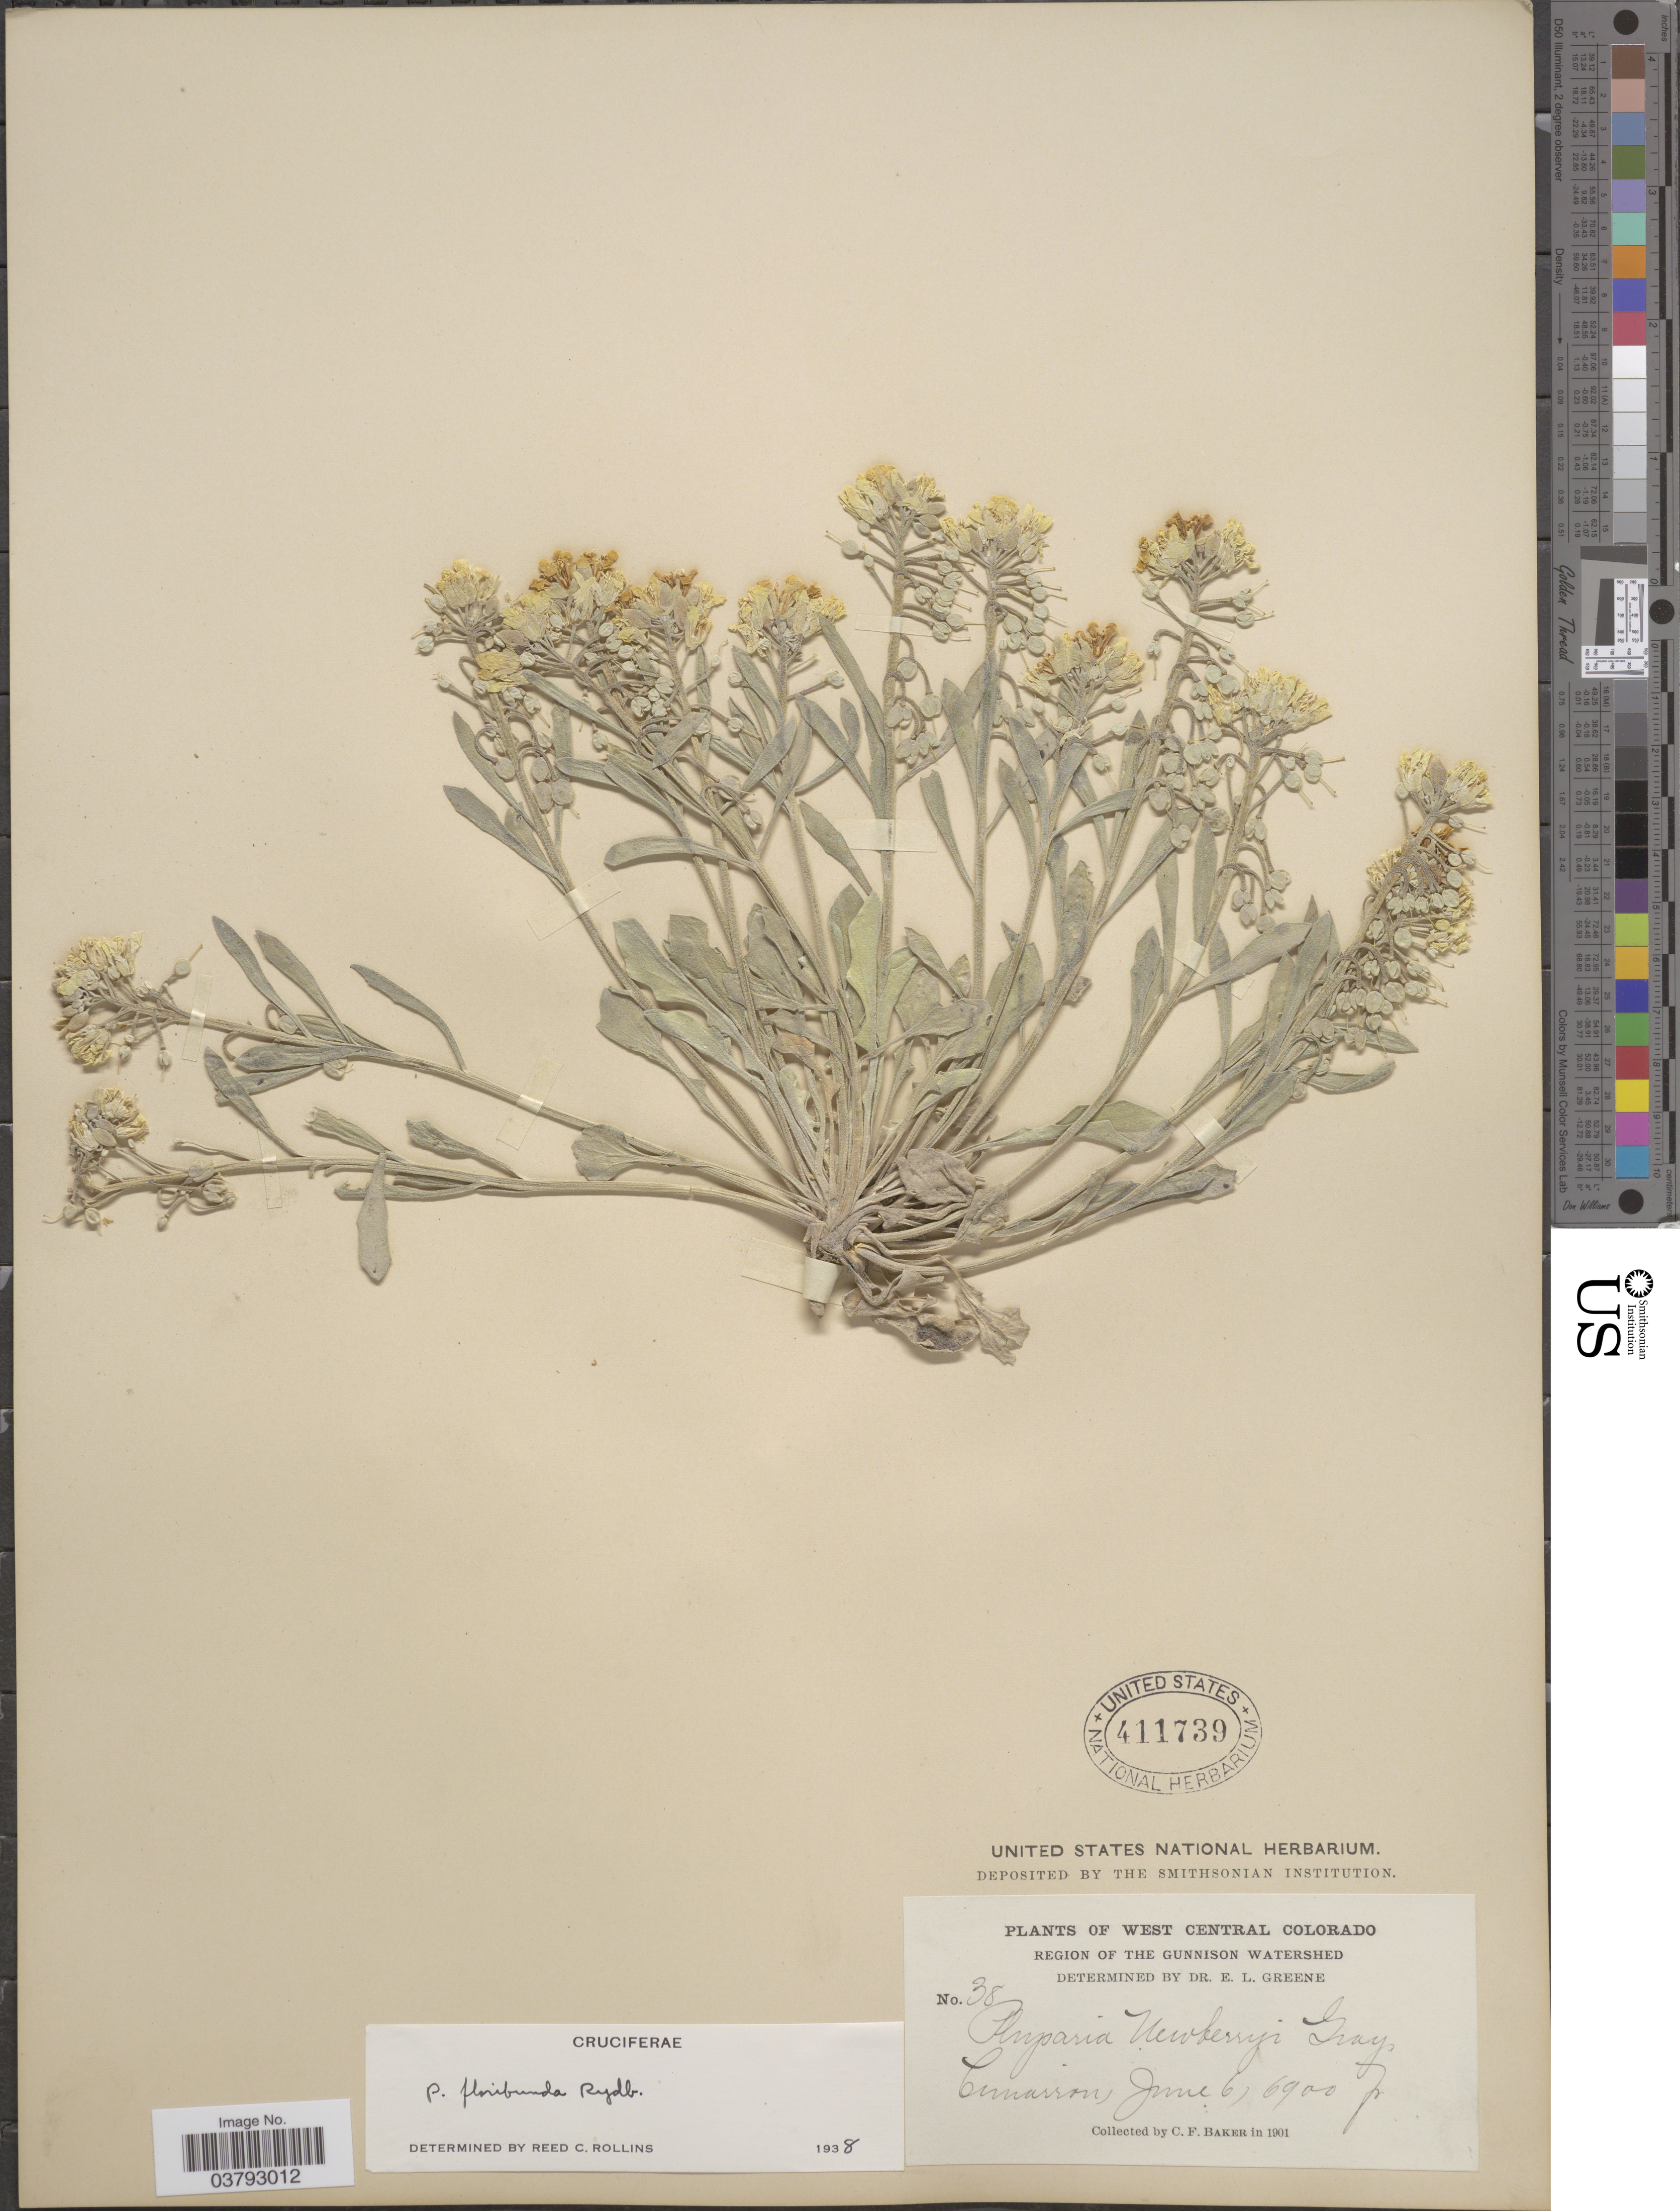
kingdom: Plantae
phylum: Tracheophyta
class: Magnoliopsida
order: Brassicales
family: Brassicaceae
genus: Physaria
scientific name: Physaria floribunda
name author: Rydb.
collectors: C. F. Baker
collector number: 38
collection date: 1901-06-06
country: United States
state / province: Colorado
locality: West Central Colorado. Region of The Gunnison Watershed. Cimarron.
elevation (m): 2103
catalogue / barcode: US 411739